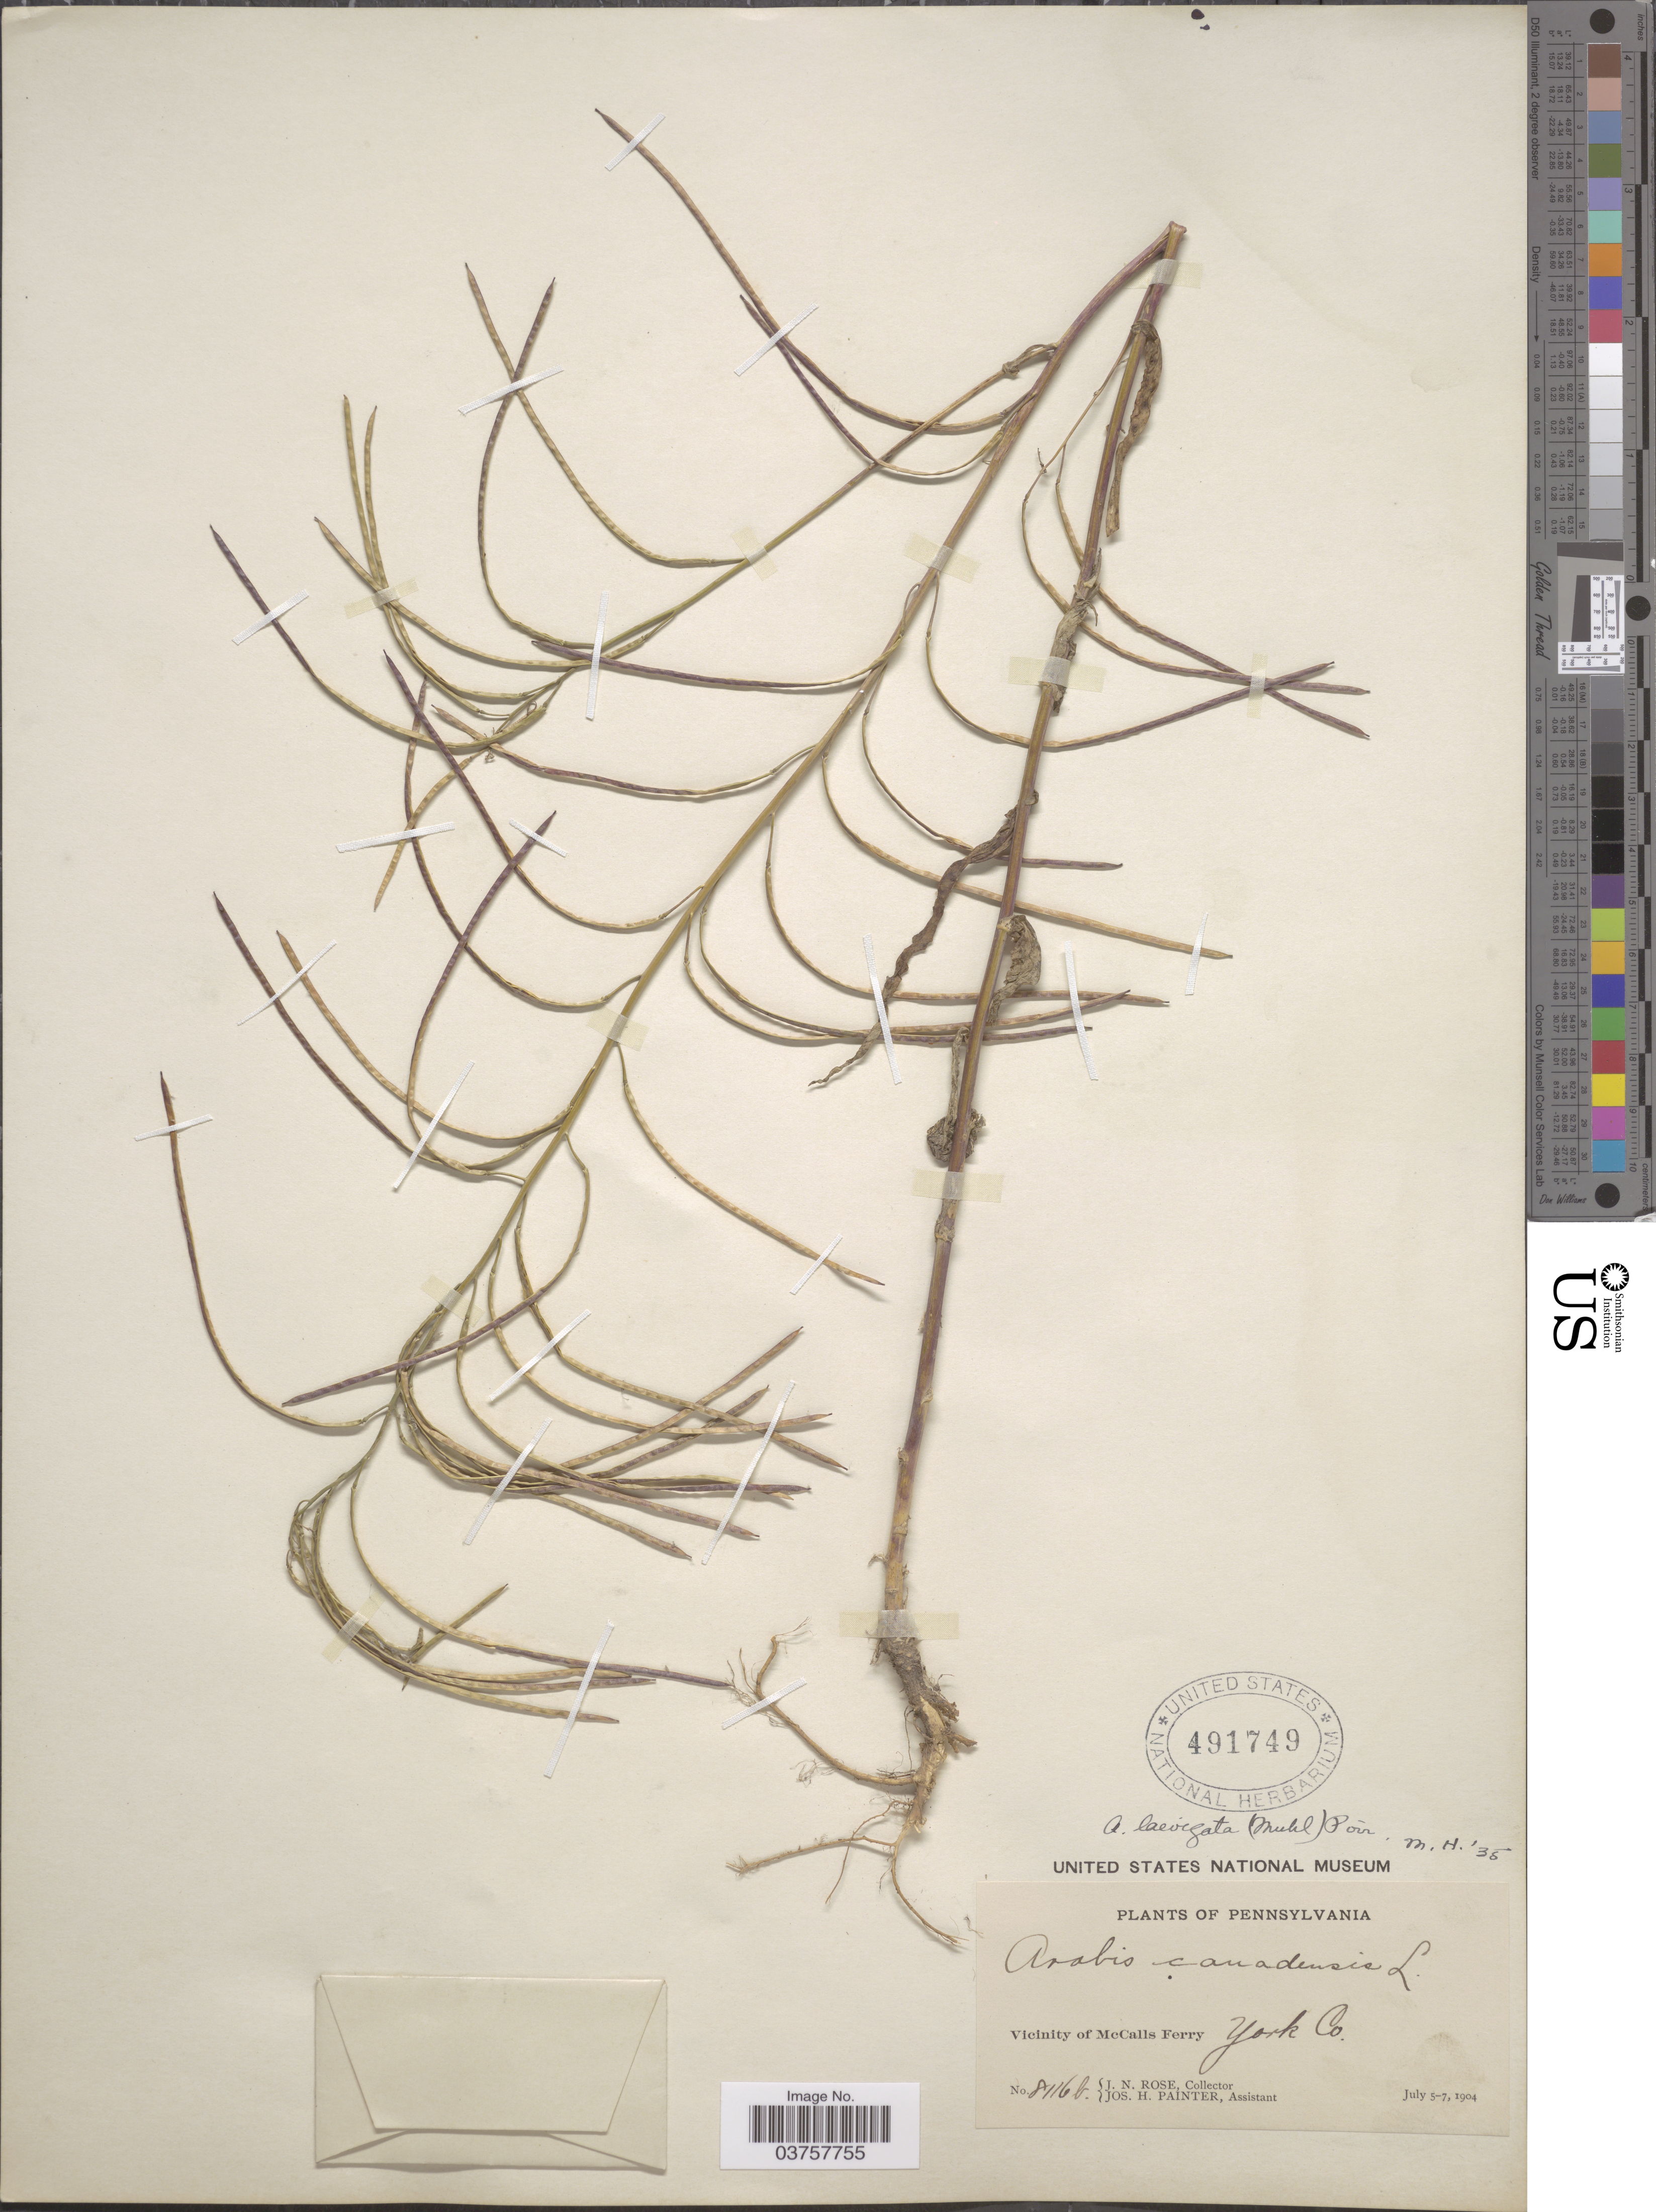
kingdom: Plantae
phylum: Tracheophyta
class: Magnoliopsida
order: Brassicales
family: Brassicaceae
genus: Arabis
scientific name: Arabis laevigata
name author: (Muhl. ex Willd.) Poir.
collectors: J. N. Rose & J. H. Painter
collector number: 8116b.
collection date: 1904-07-05/1904-07-07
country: United States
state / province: Pennsylvania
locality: Vicinity of McCalls Ferry. York Co.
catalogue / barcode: US 491749